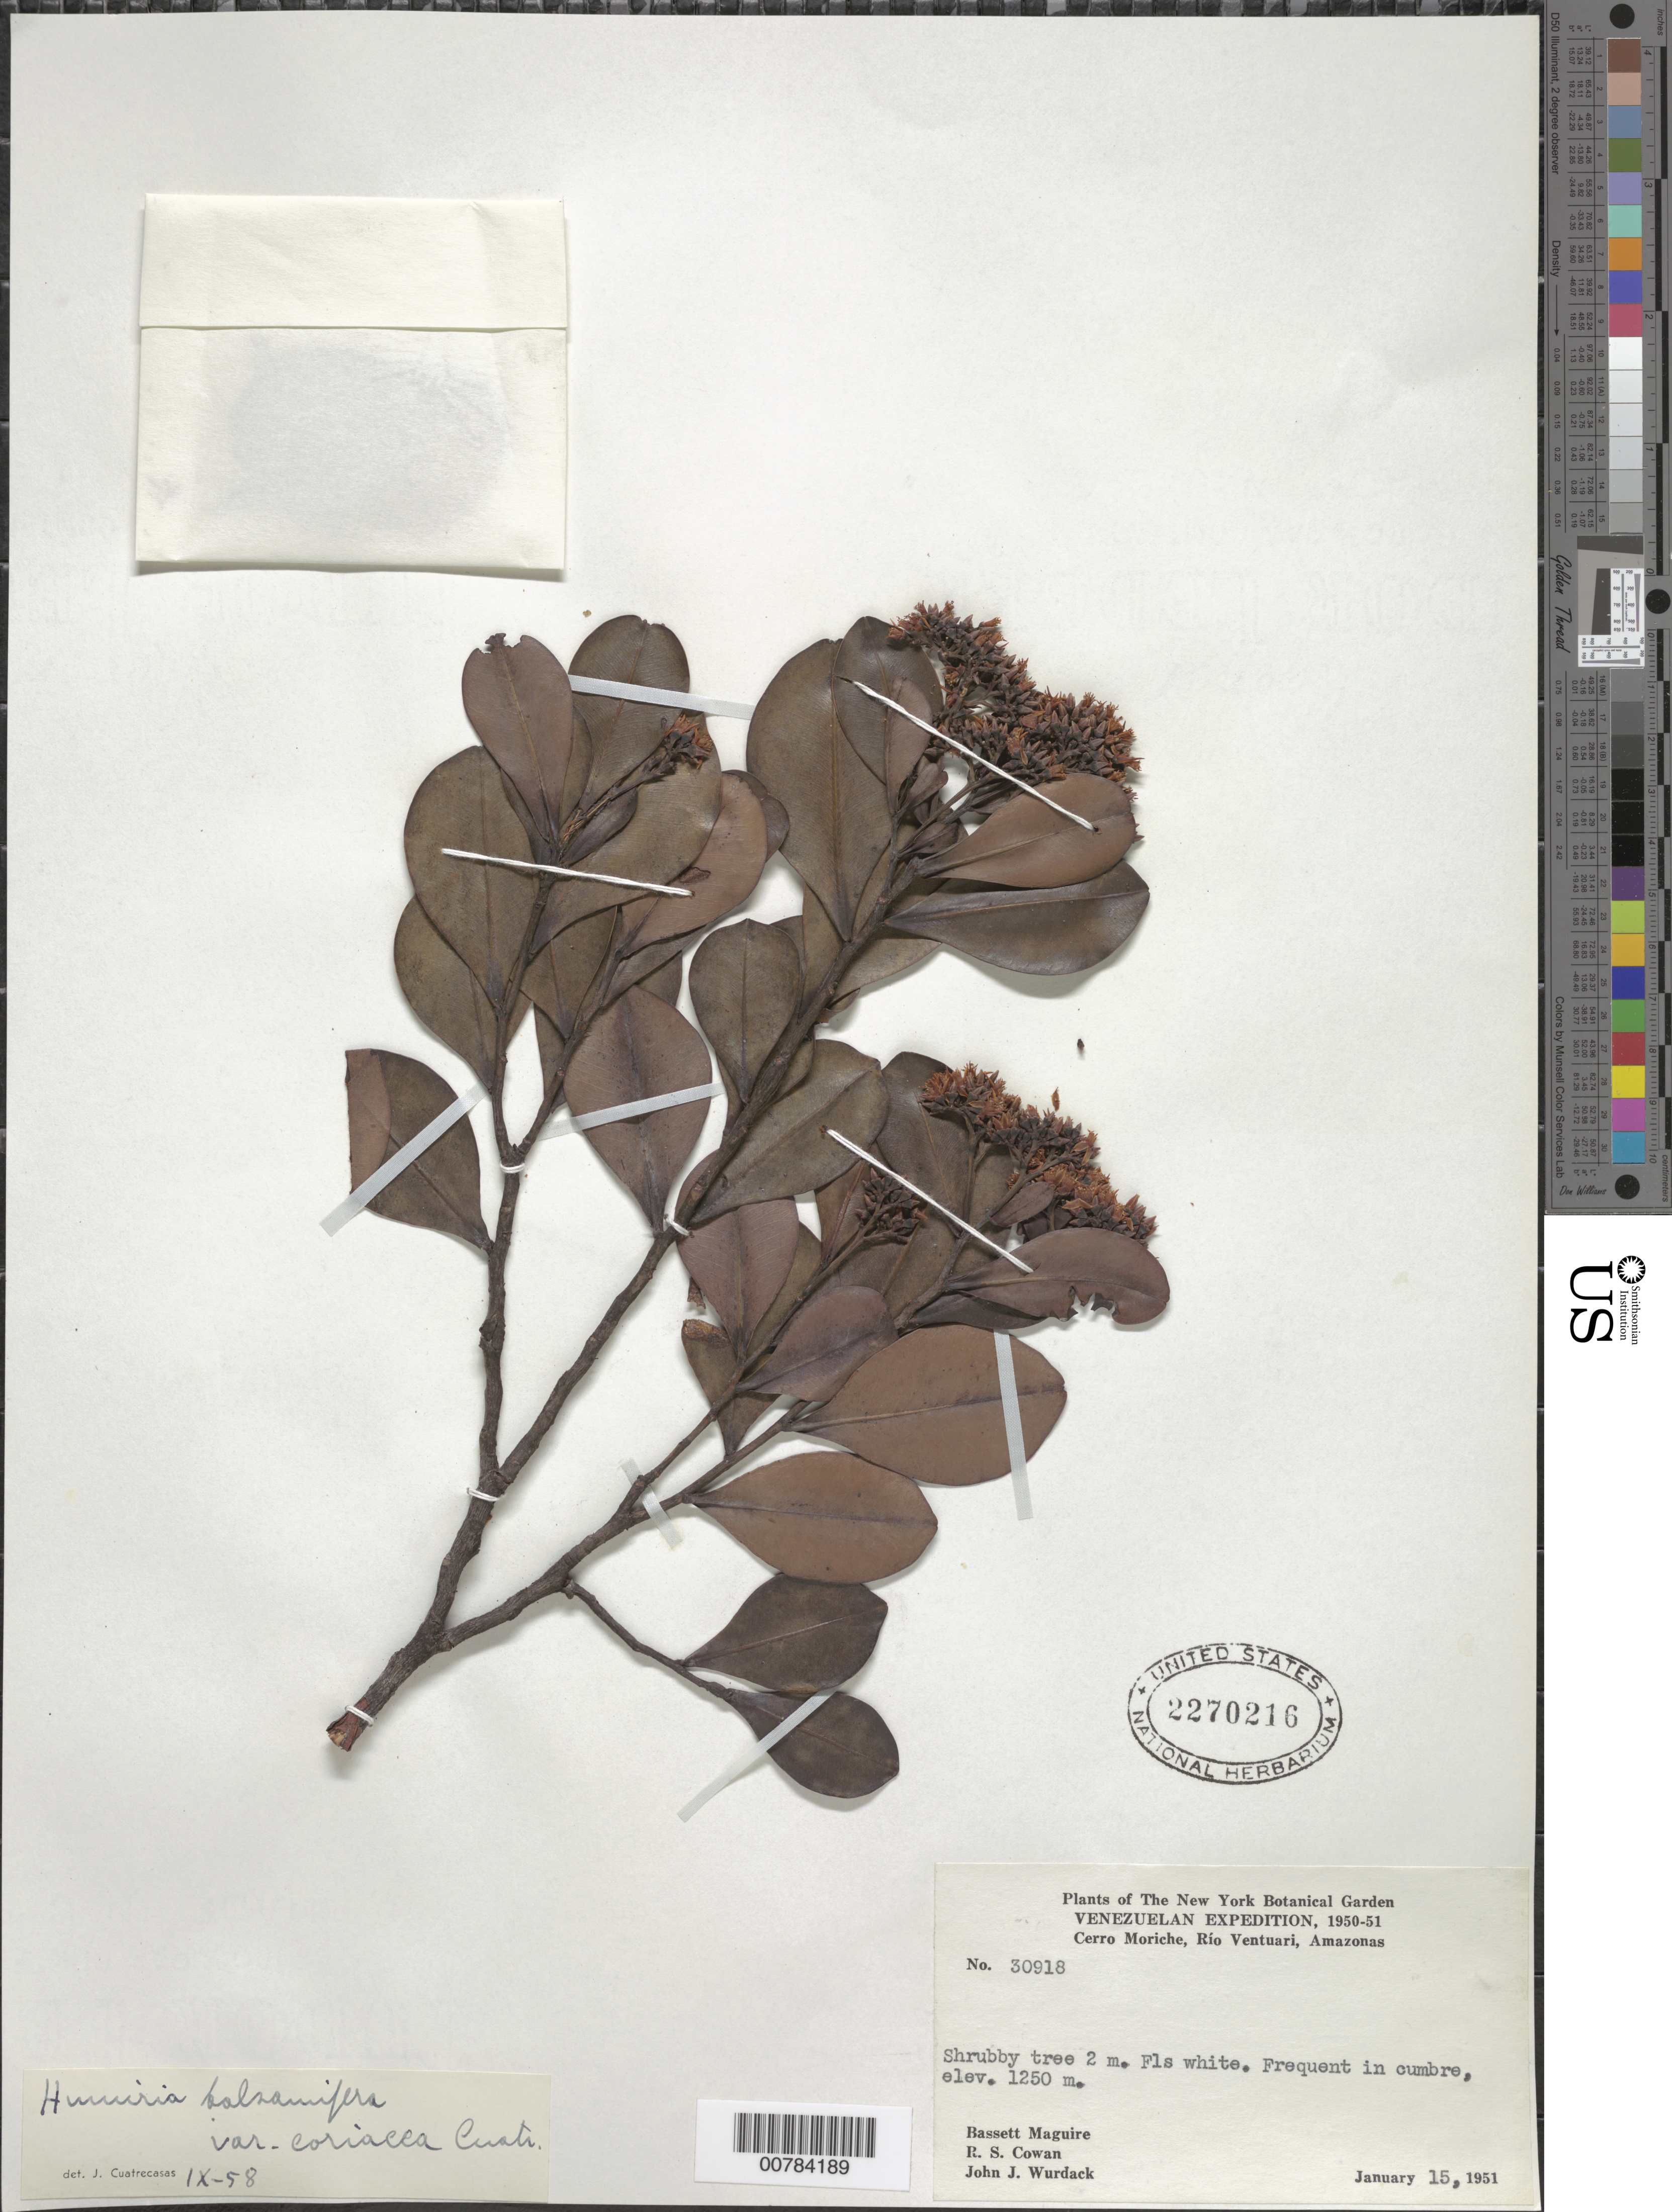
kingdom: Plantae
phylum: Tracheophyta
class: Magnoliopsida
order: Malpighiales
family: Humiriaceae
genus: Humiria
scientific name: Humiria balsamifera var. coriacea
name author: Cuatrec.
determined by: Cuatrecasas, J.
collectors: B. Maguire, R. S. Cowan & J. J. Wurdack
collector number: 30918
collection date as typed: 15-Jan-51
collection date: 1951-01-15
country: Venezuela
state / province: Amazonas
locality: Cerro Moriche, Río Ventuari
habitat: Cumbre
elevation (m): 1250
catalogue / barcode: US 2270216